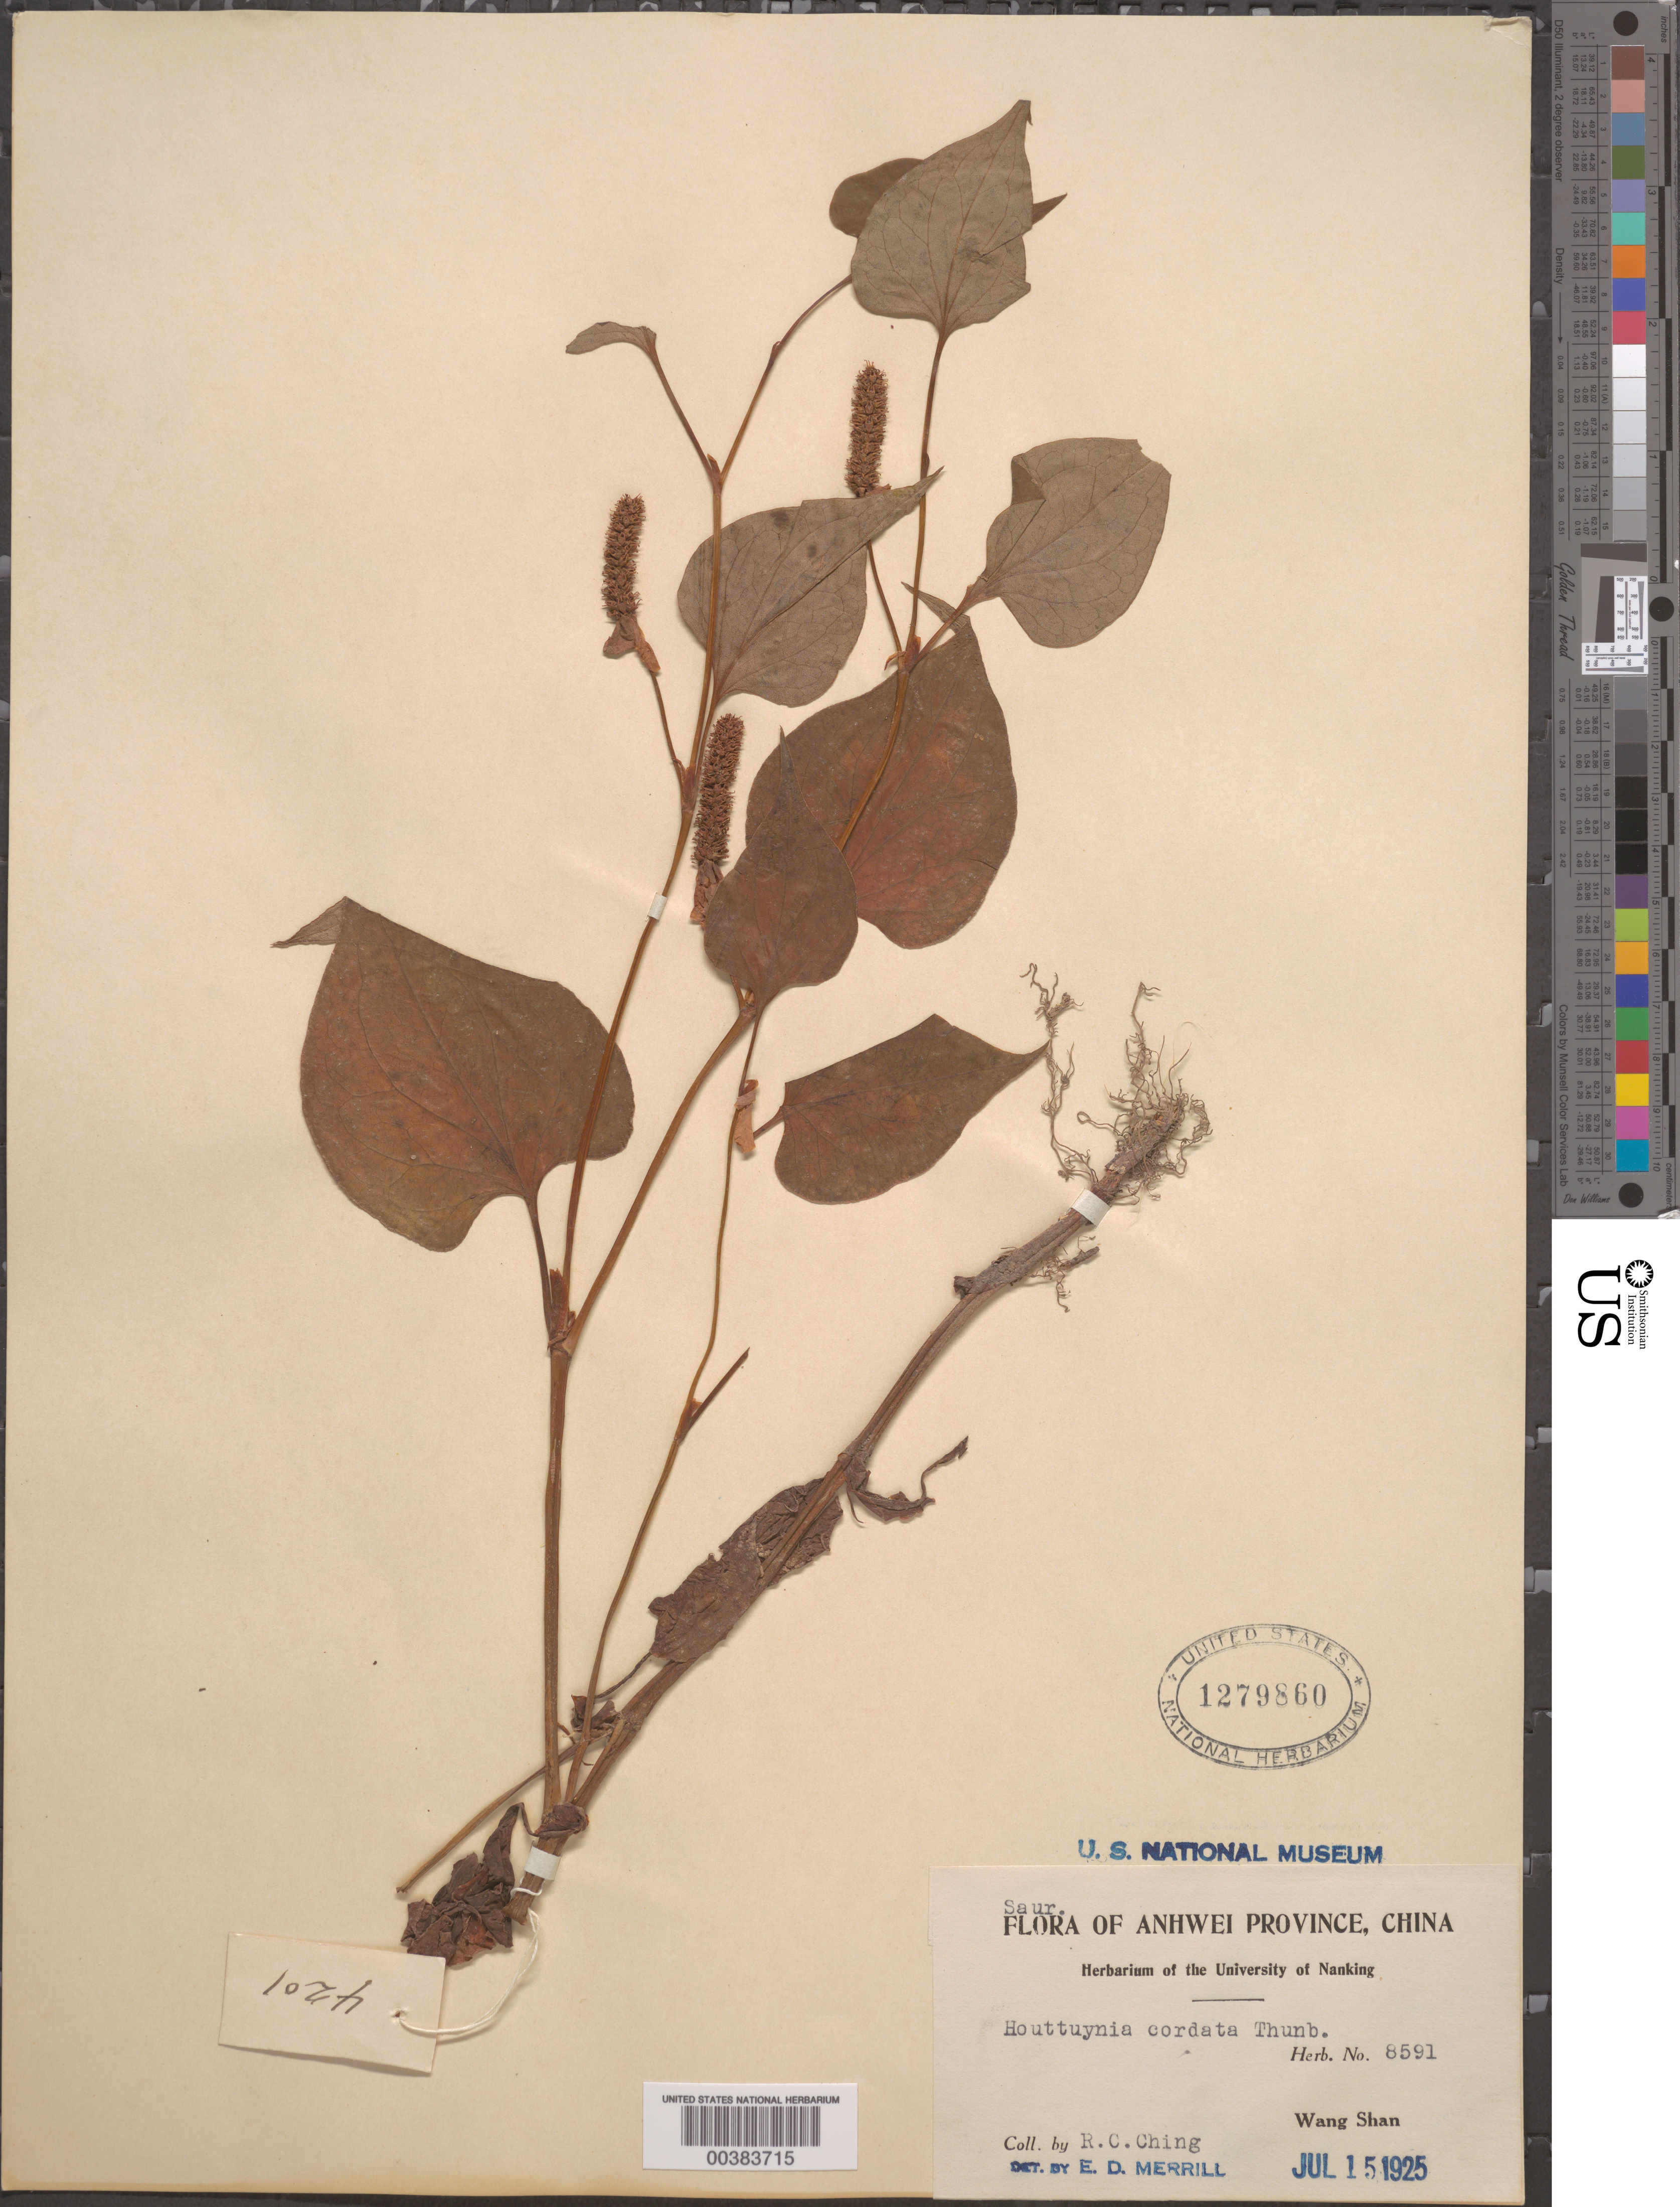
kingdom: Plantae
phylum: Tracheophyta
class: Magnoliopsida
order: Piperales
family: Saururaceae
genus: Houttuynia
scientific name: Houttuynia cordata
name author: Thunb.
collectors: R. C. Ching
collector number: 4201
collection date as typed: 15 Jul 1925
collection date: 1925-07-15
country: China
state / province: Anhui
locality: Wang shan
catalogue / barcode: US 1279860